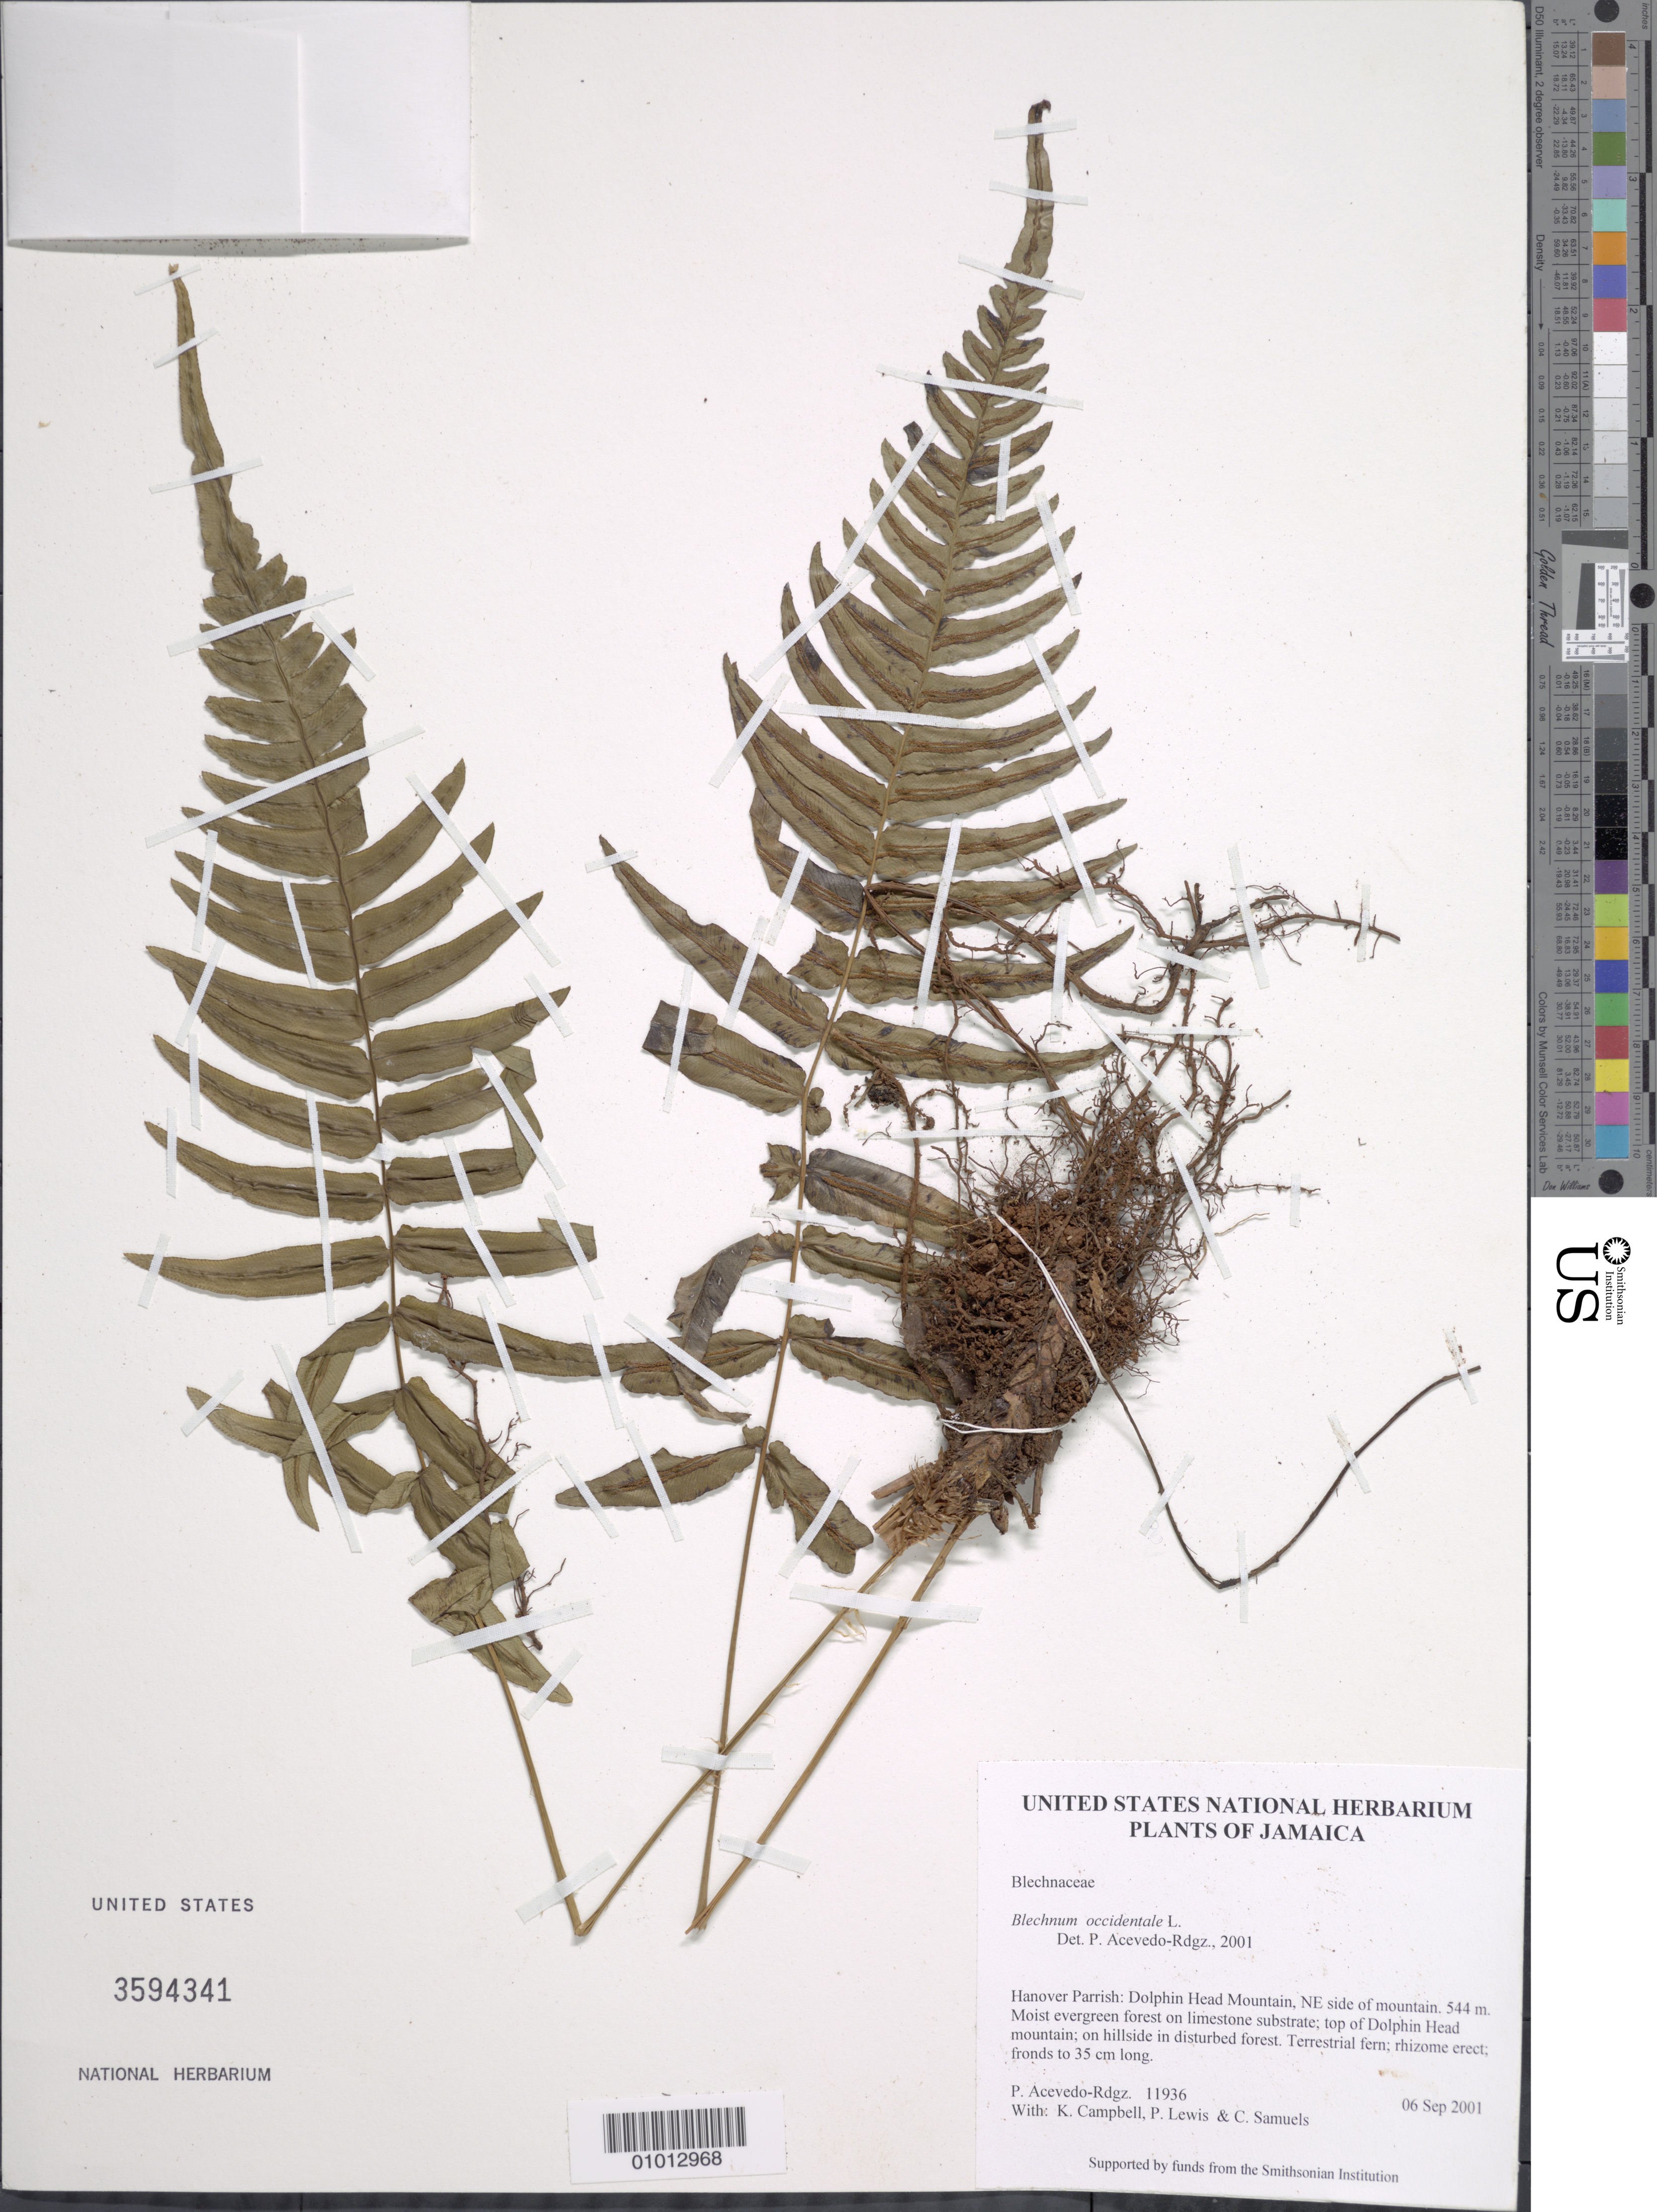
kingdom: Plantae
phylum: Tracheophyta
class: Polypodiopsida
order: Polypodiales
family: Blechnaceae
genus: Blechnum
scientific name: Blechnum occidentale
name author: L.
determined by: Acevedo-Rodríguez, P., (BOT), Smithsonian Institution - National Museum of Natural History (UNITED STATES)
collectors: P. Acevedo-Rodr., K. Campbell, P. Lewis & C. Samuels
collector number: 11936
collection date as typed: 06 Sep 2001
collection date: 2001-09-06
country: Jamaica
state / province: Hanover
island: Jamaica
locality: Hanover Parrish: Dolphin Head Mountain, NE side of mountain.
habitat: Moist evergreen forest on limestone substrate; top of Dolphin Head mountain; on hillside in disturbed forest.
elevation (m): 544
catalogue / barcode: US 3594341